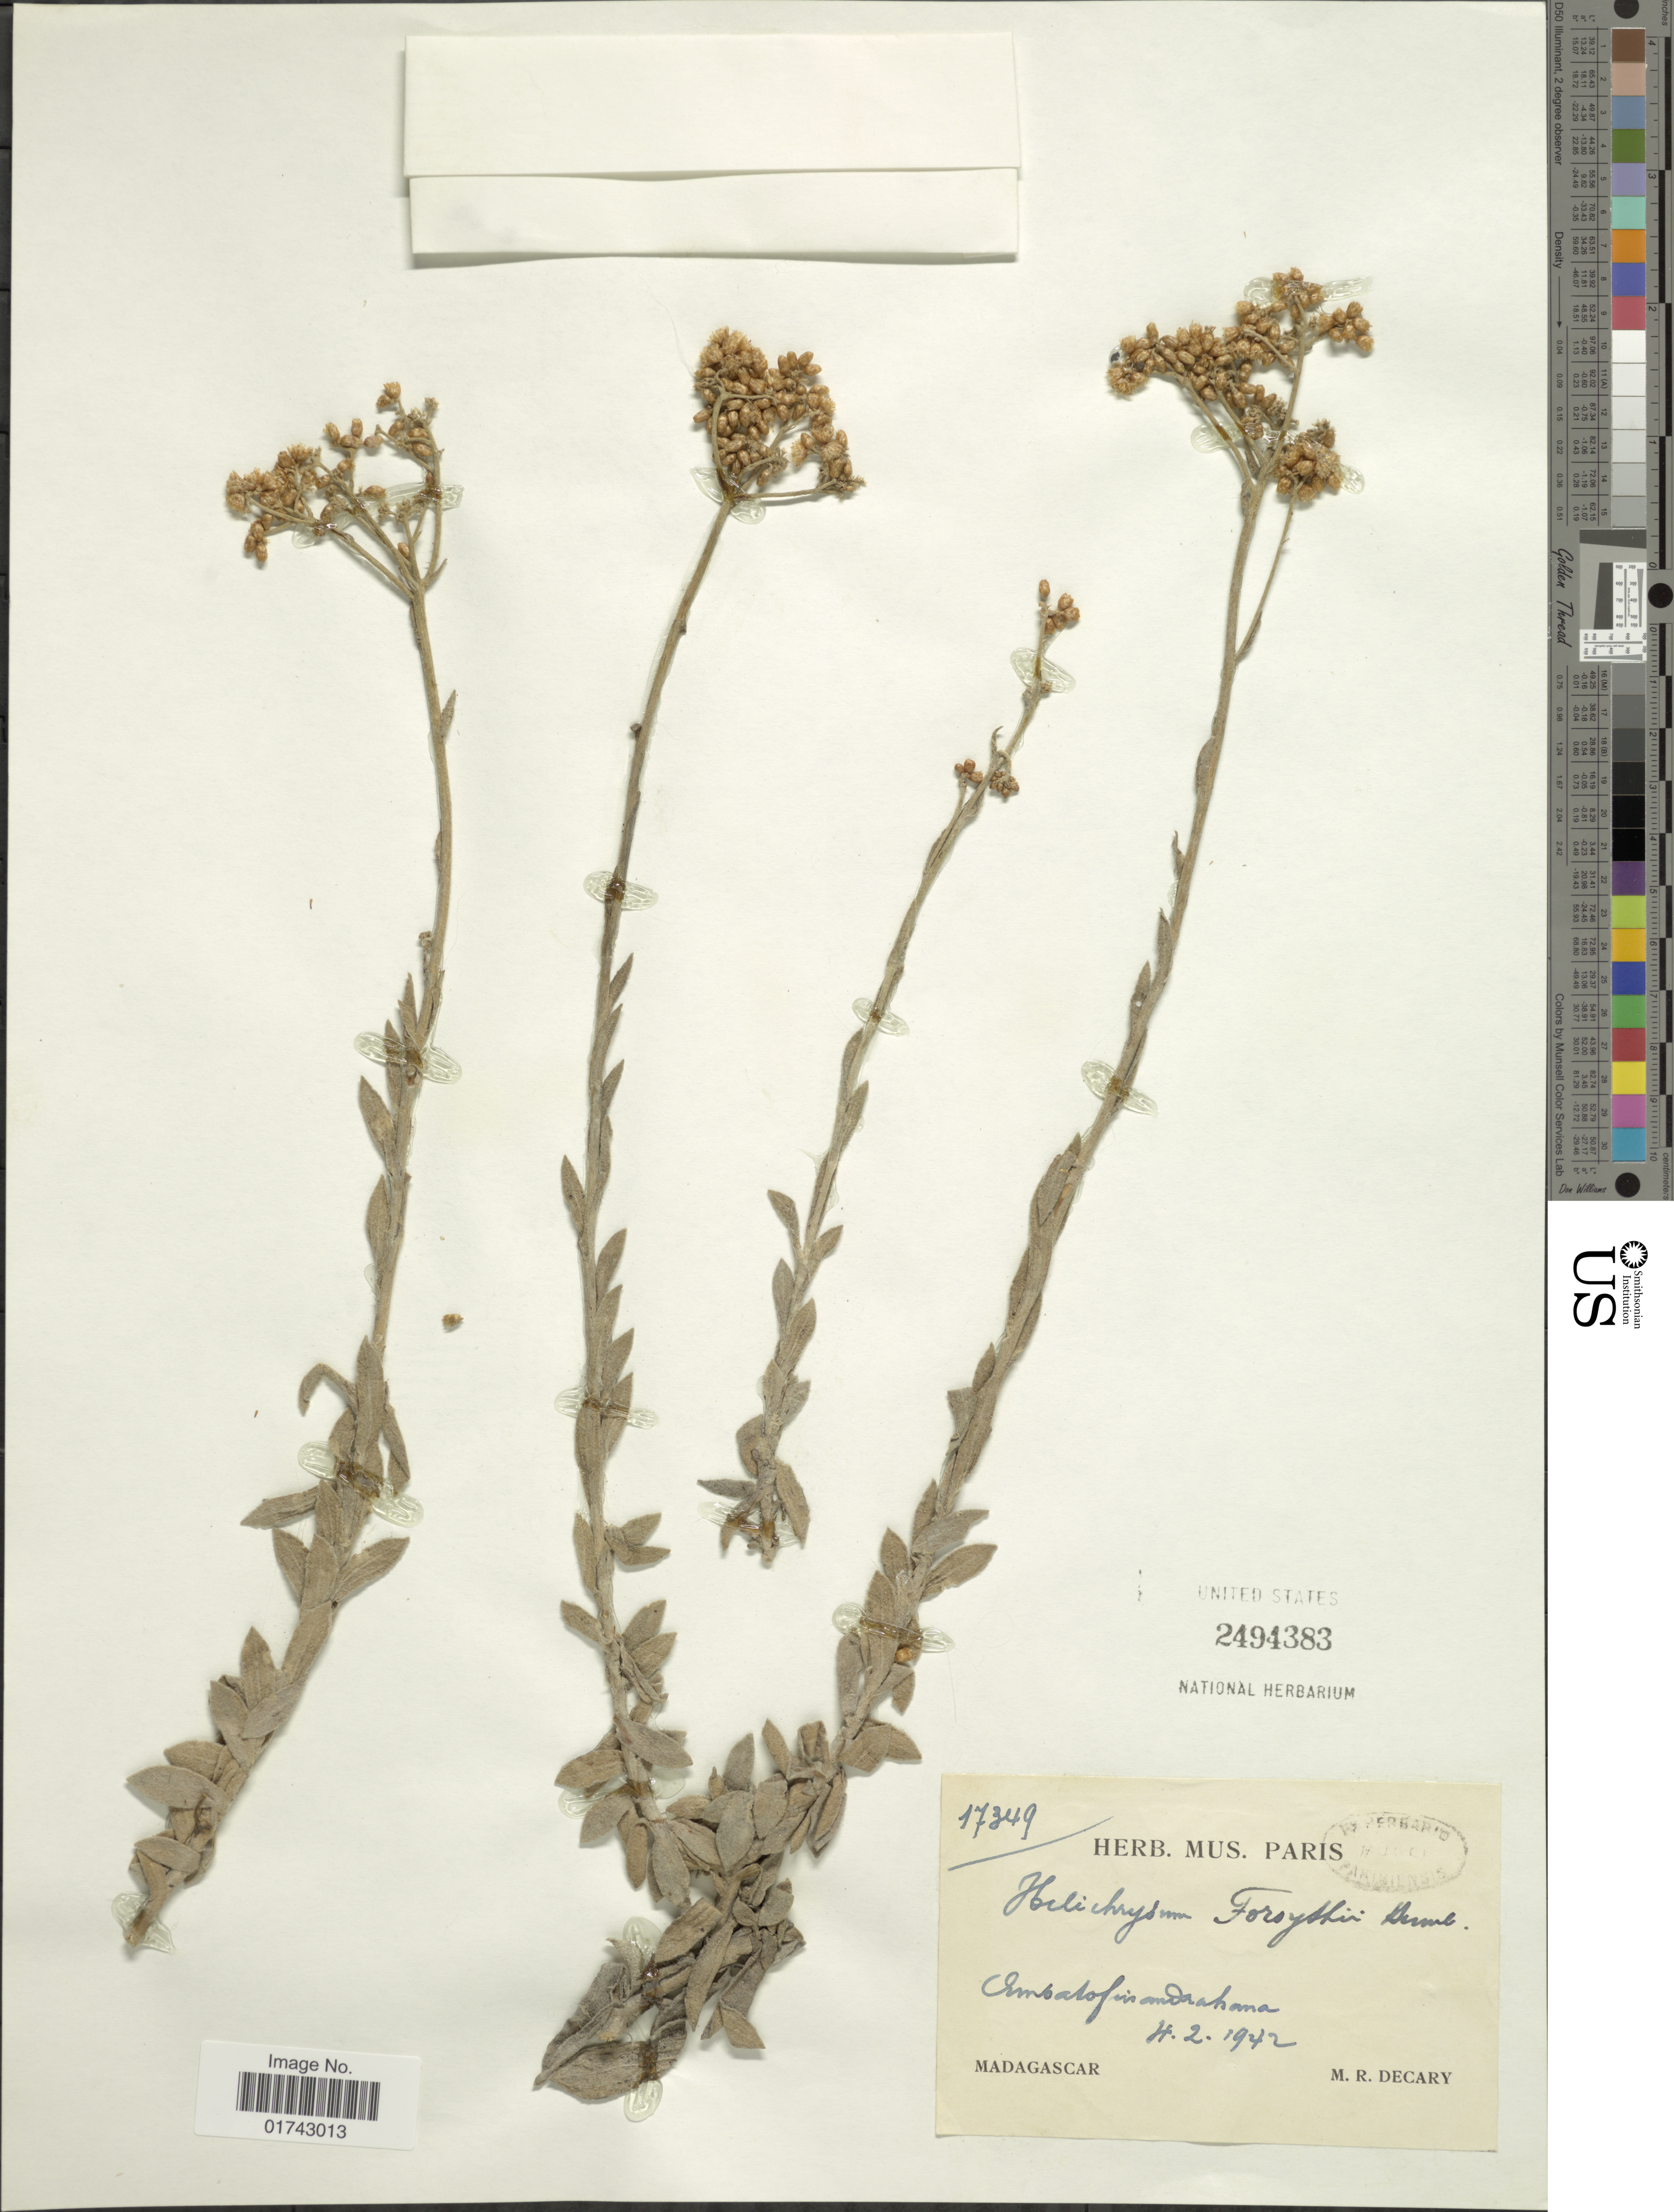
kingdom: Plantae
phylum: Tracheophyta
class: Magnoliopsida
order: Asterales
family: Asteraceae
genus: Helichrysum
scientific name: Helichrysum foroyshii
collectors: R. Decary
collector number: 17349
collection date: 1942-02-04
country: Madagascar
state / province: Amoron'i Mania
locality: Ambatofinandrahana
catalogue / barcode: US 2494383